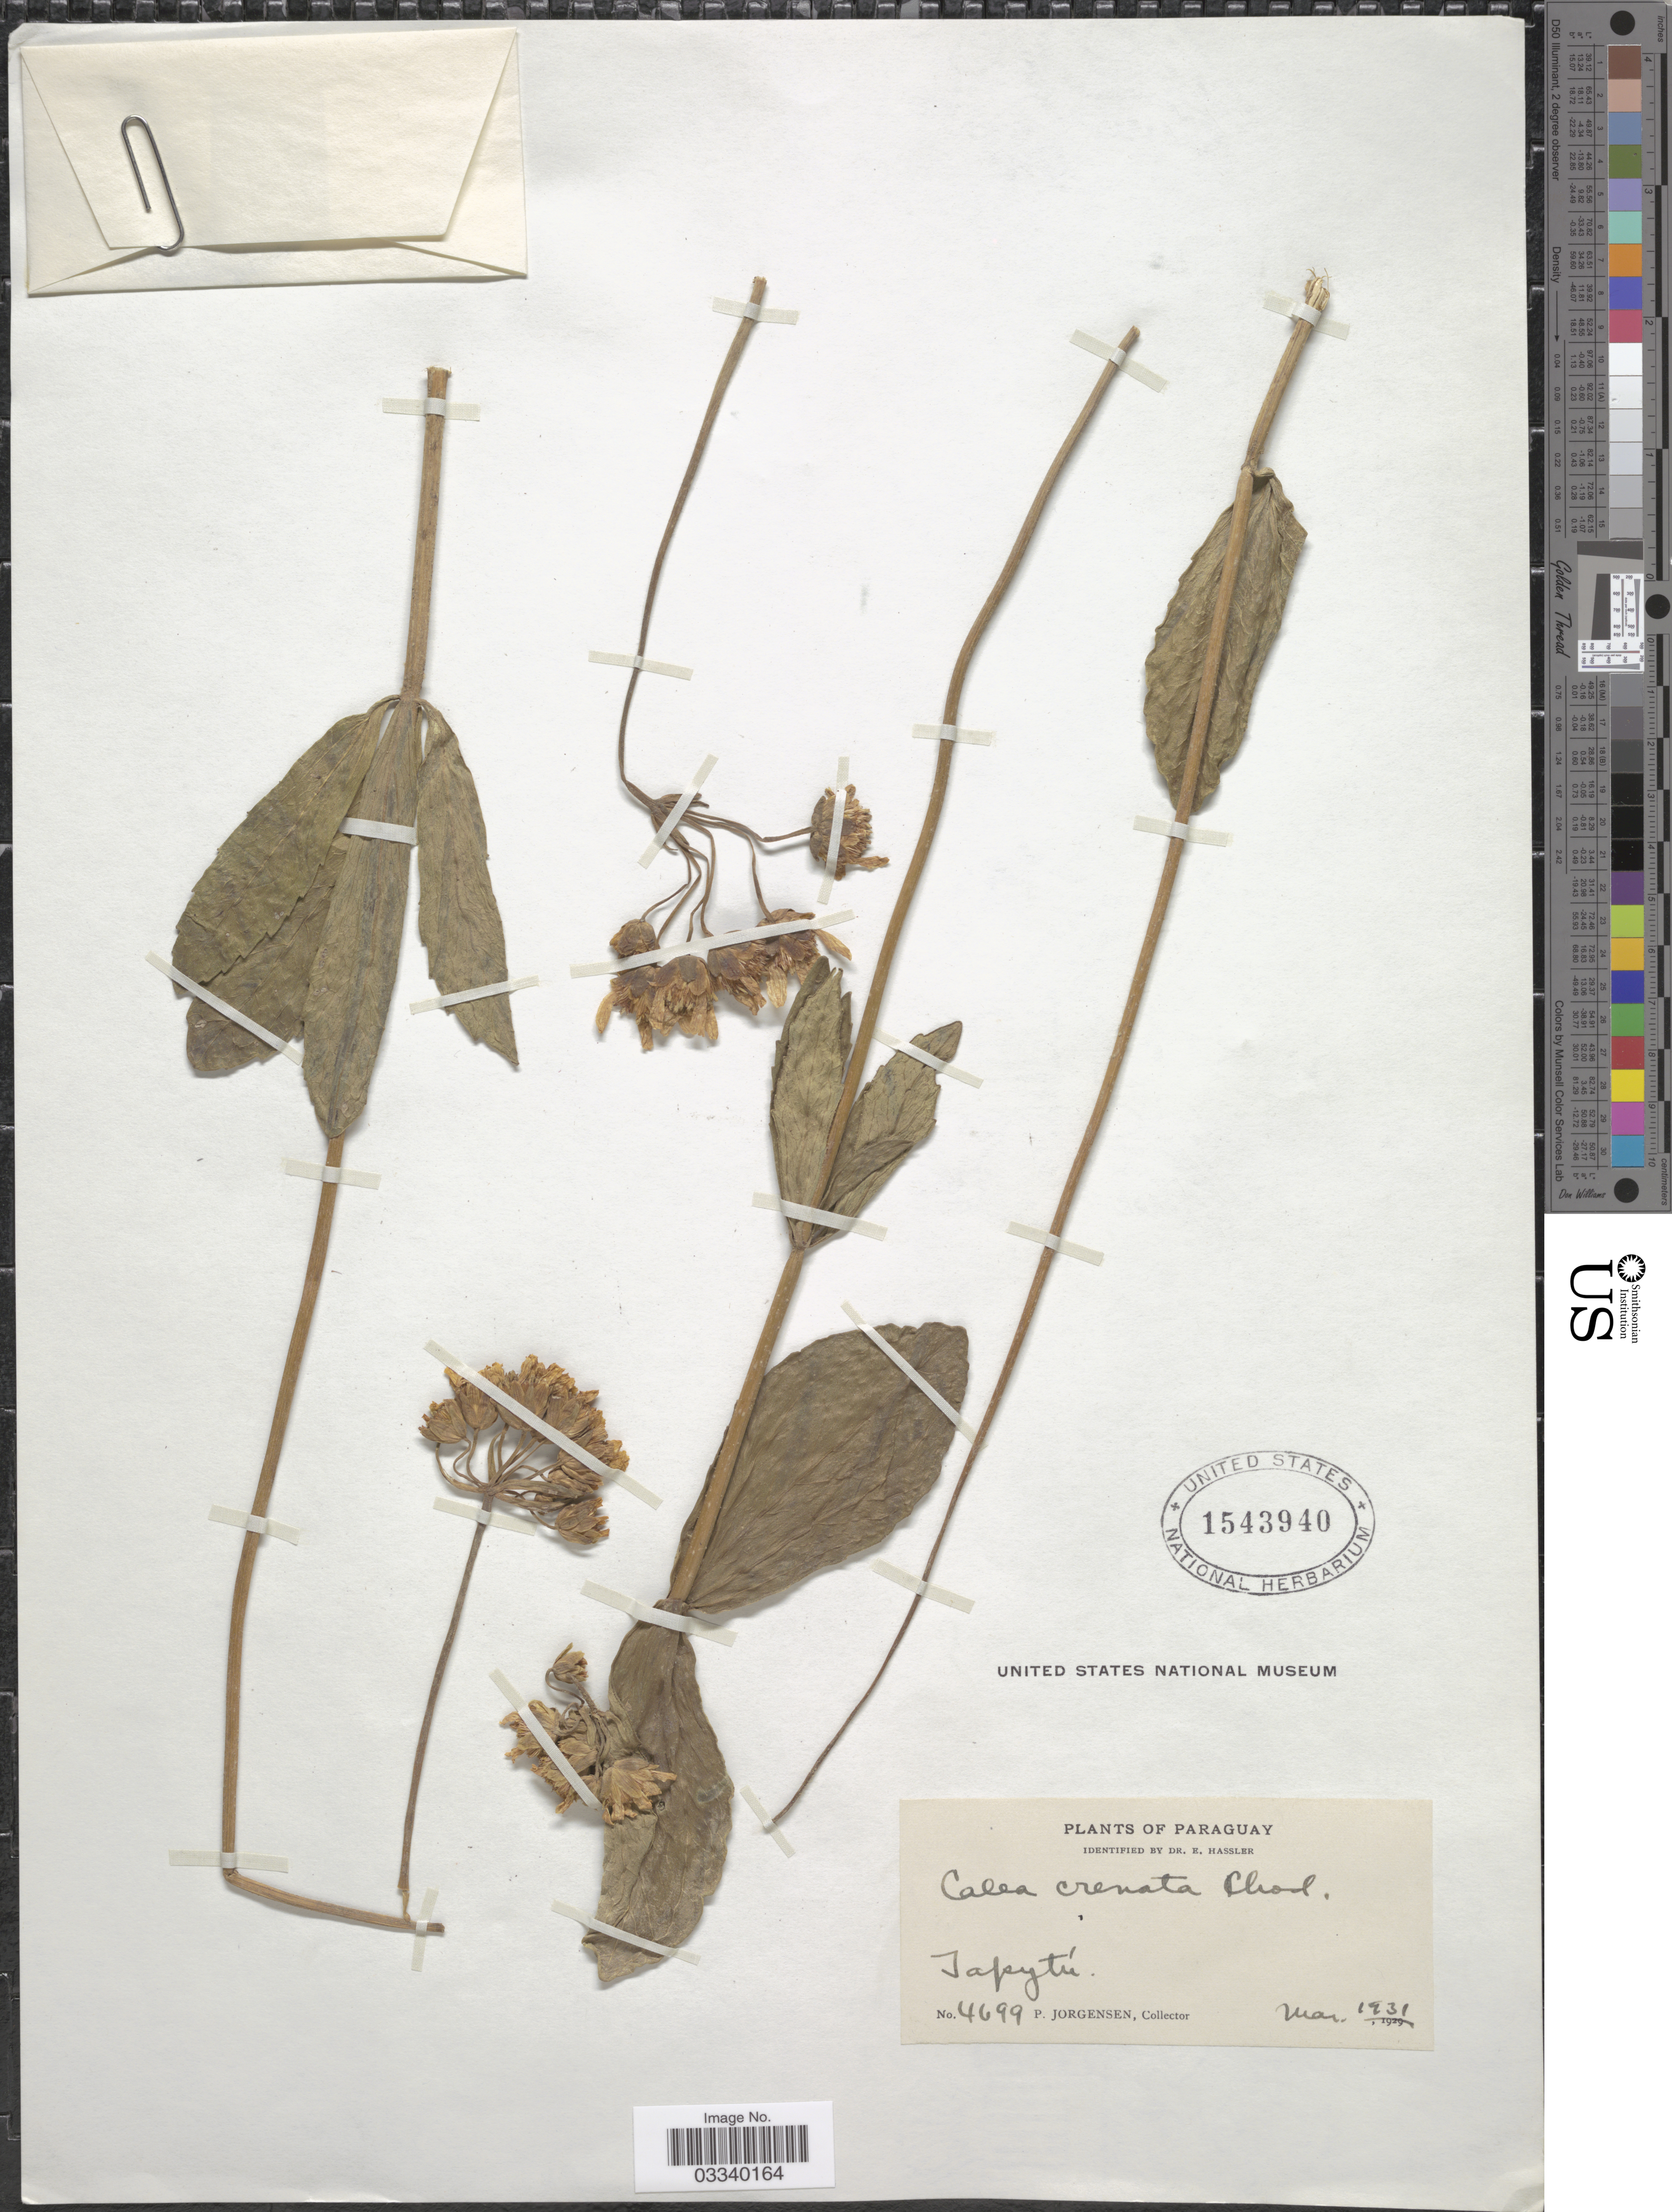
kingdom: Plantae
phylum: Tracheophyta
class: Magnoliopsida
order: Asterales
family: Asteraceae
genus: Calea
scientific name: Calea cymosa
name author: Less.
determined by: Bueno, Vinicius Resende, (ICN), Universidade Federal do Rio Grande do Sul (BRAZIL)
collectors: P. Jörgensen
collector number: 4699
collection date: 1931-03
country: Paraguay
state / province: Caazapa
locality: Tapytá.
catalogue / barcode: US 1543940